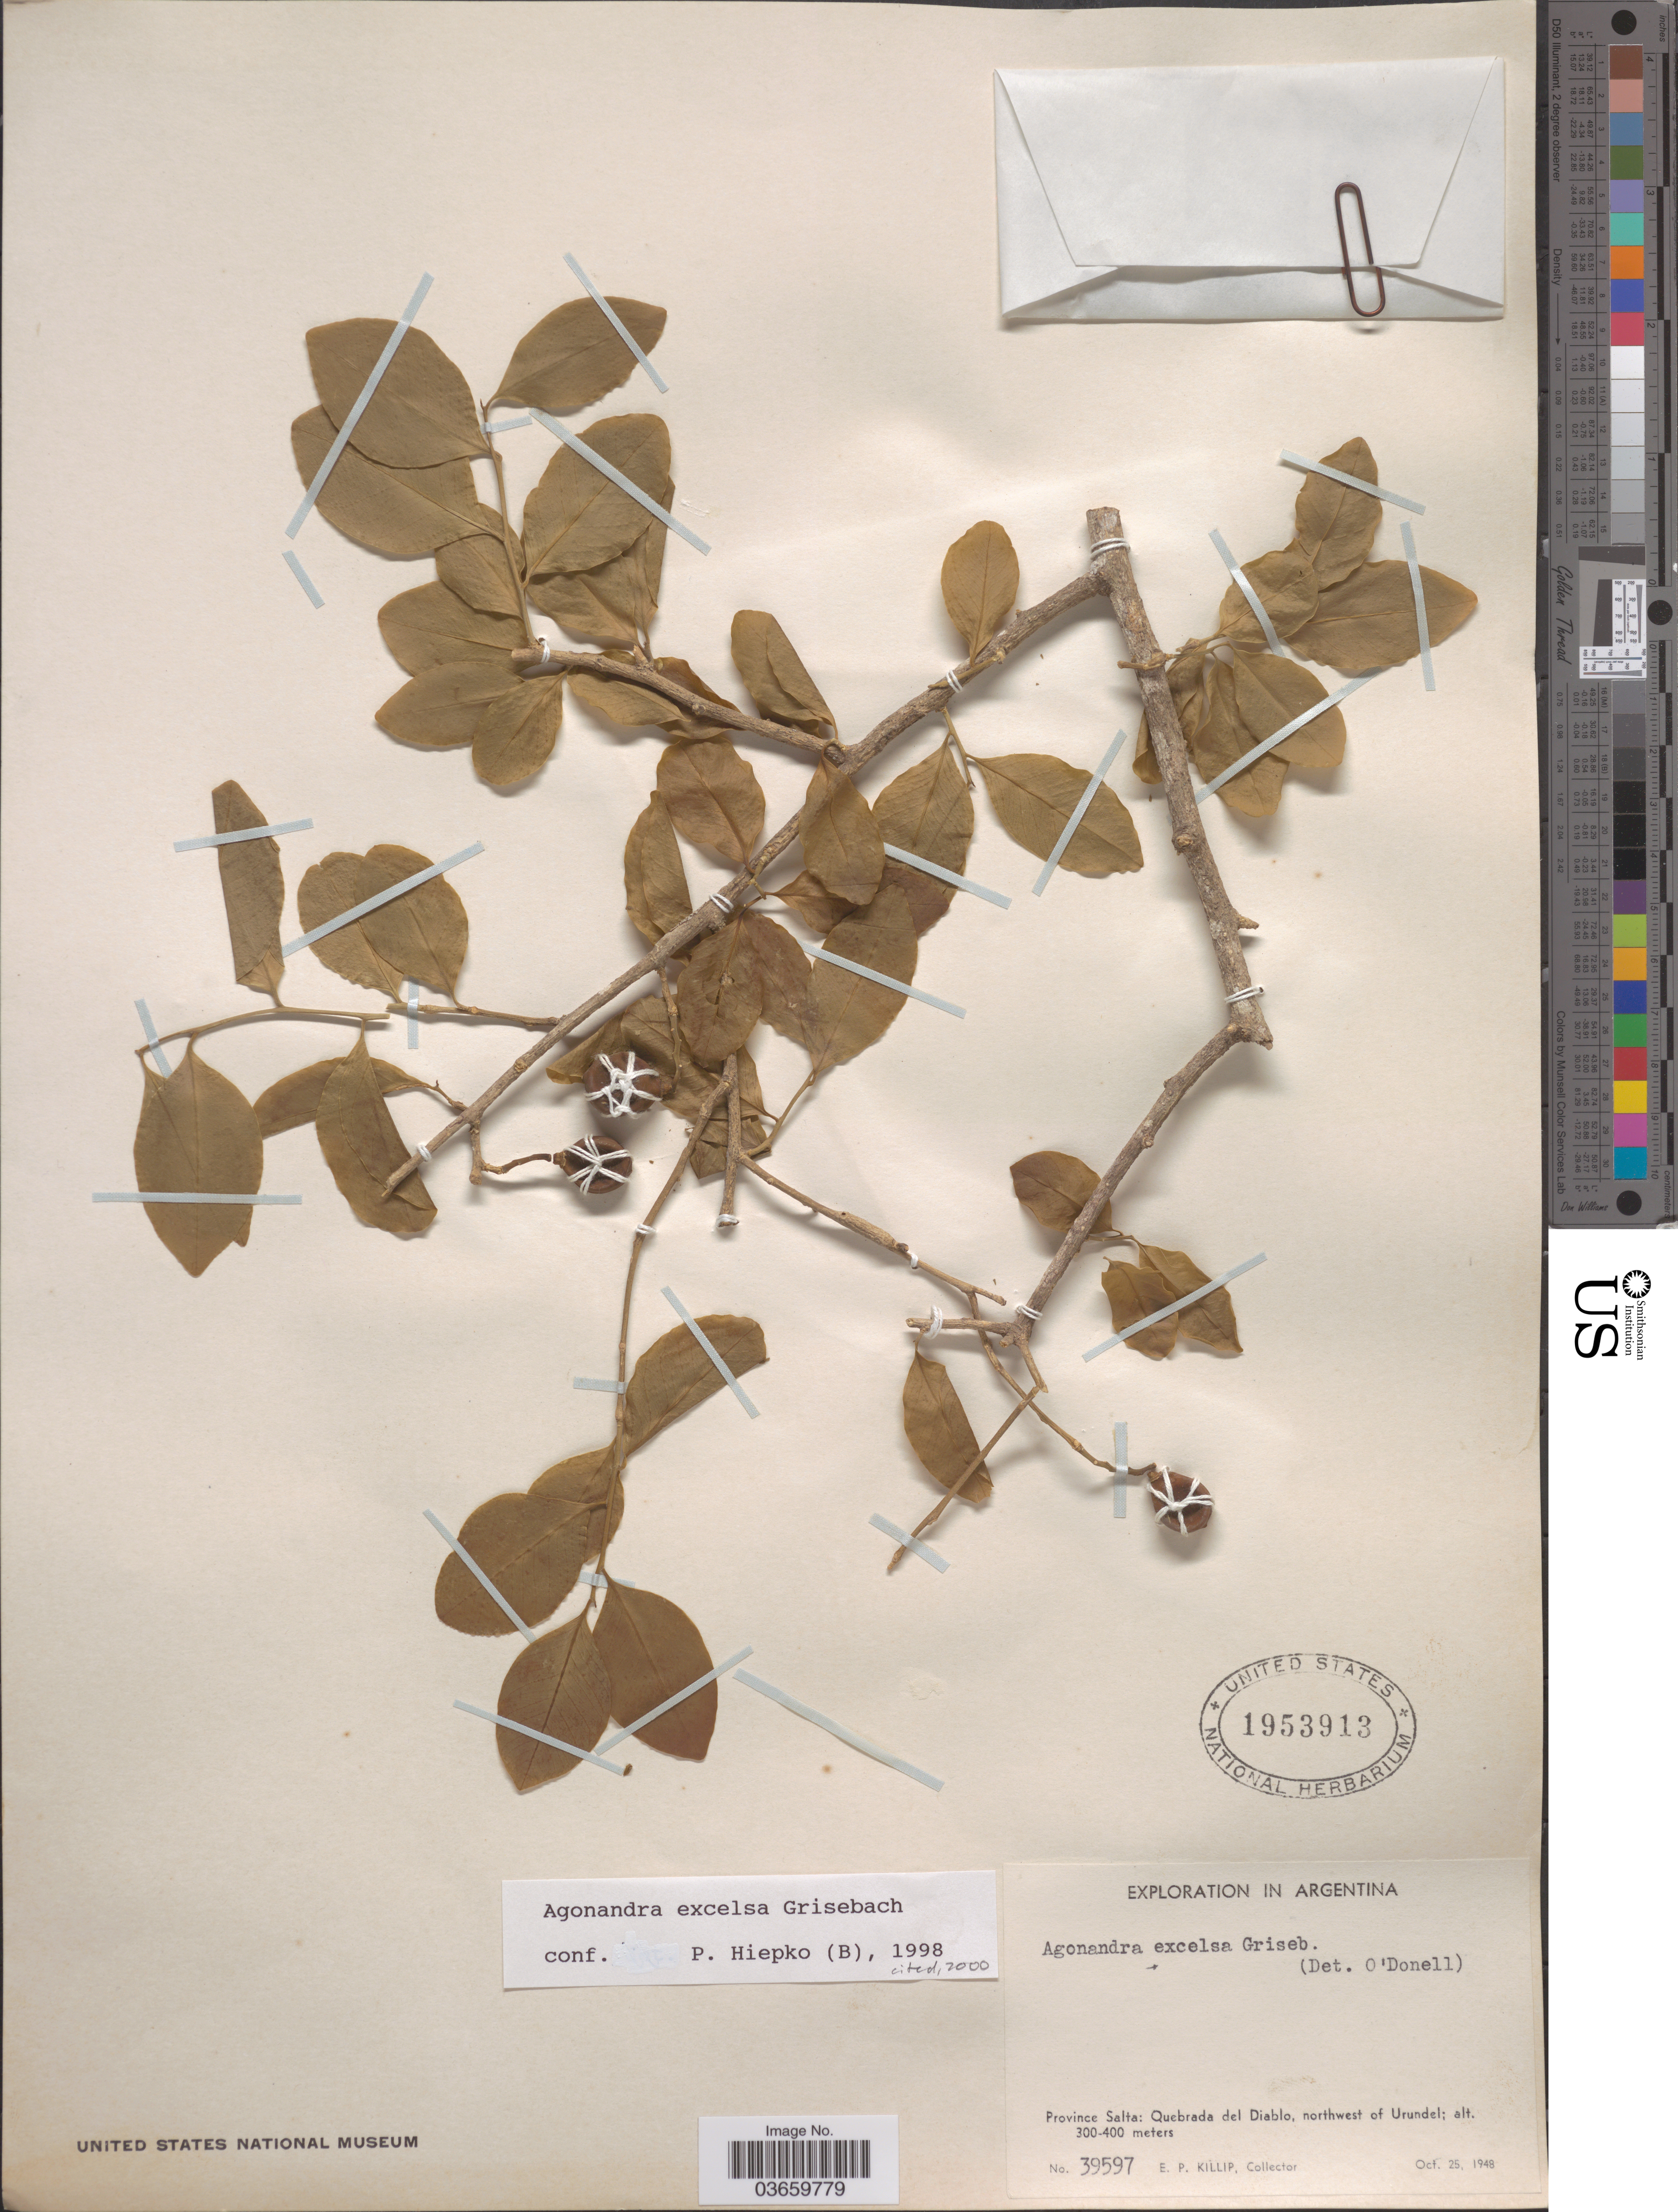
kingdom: Plantae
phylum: Tracheophyta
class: Magnoliopsida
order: Santalales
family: Opiliaceae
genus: Agonandra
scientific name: Agonandra excelsa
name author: Griseb.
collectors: E. P. Killip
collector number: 39597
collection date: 1948-10-25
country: Argentina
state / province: Salta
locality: Quebrada del Diablo, northwest of Urundel.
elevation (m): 300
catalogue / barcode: US 1953913